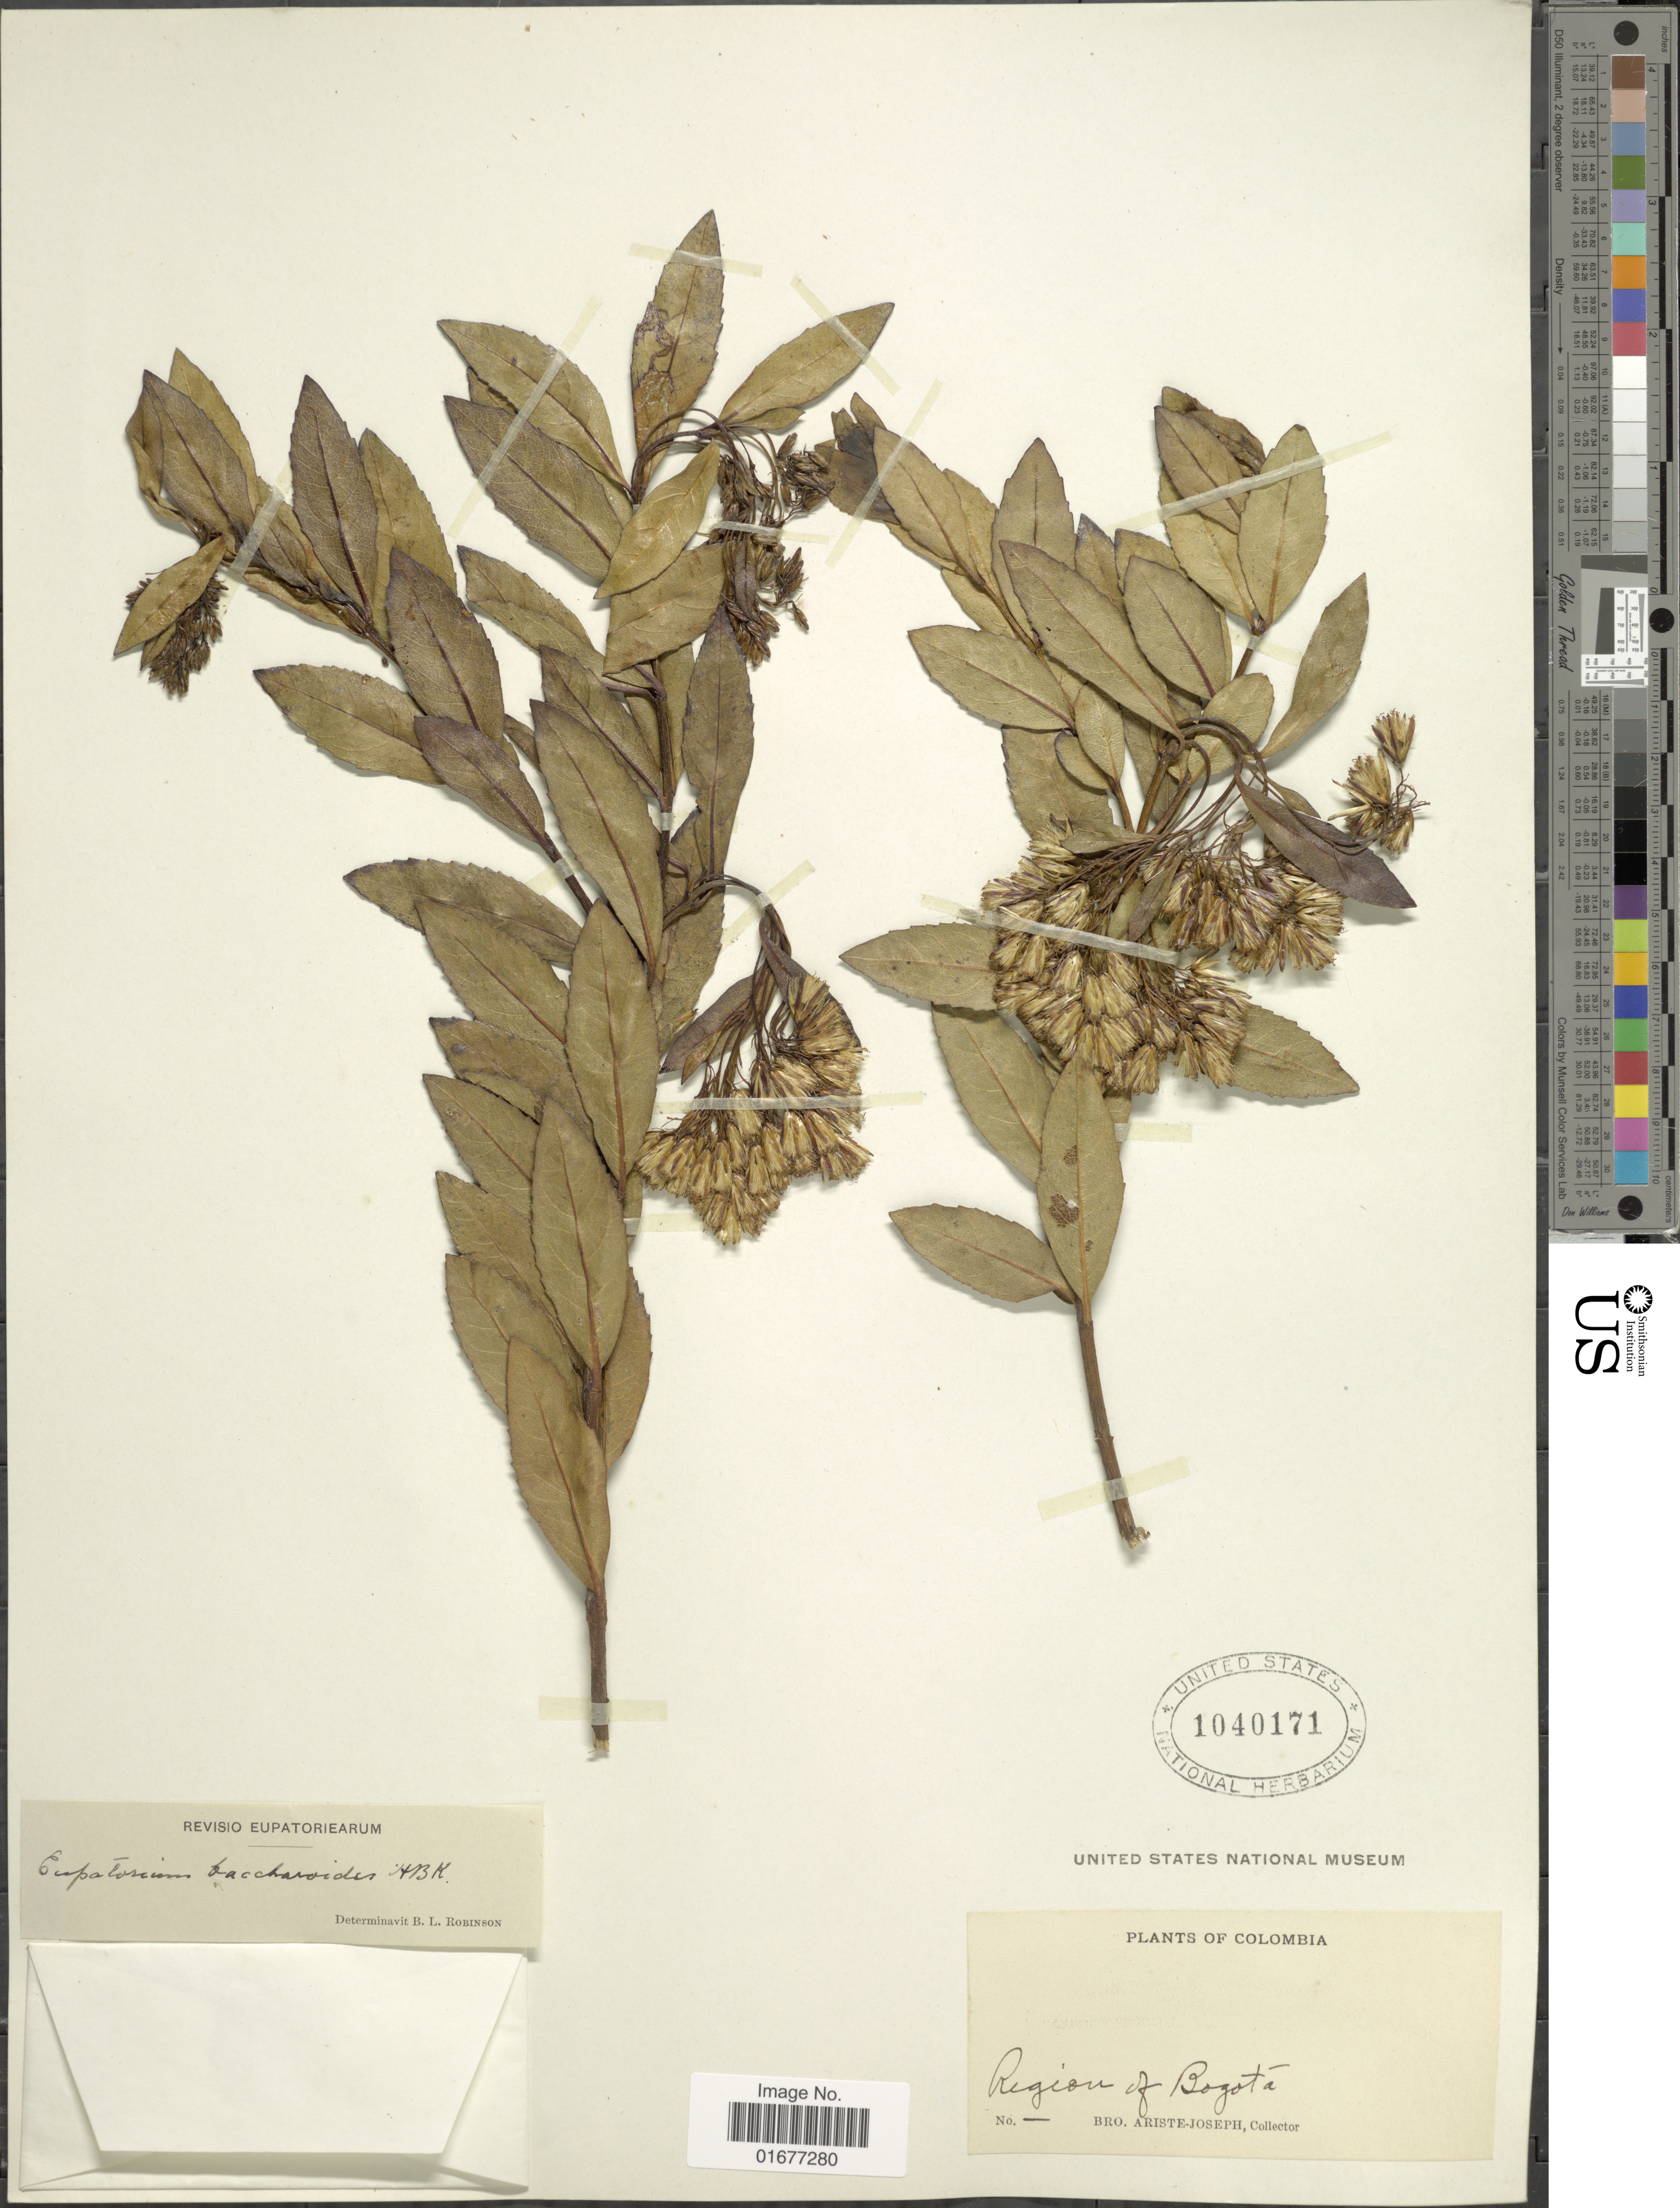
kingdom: Plantae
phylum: Tracheophyta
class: Magnoliopsida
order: Asterales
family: Asteraceae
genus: Ageratina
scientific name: Ageratina baccharoides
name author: (Kunth) R.M. King & H. Rob.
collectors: Bro. Ariste-Joseph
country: Colombia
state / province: Bogota D.C.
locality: Region of Bogota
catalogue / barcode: US 1040171